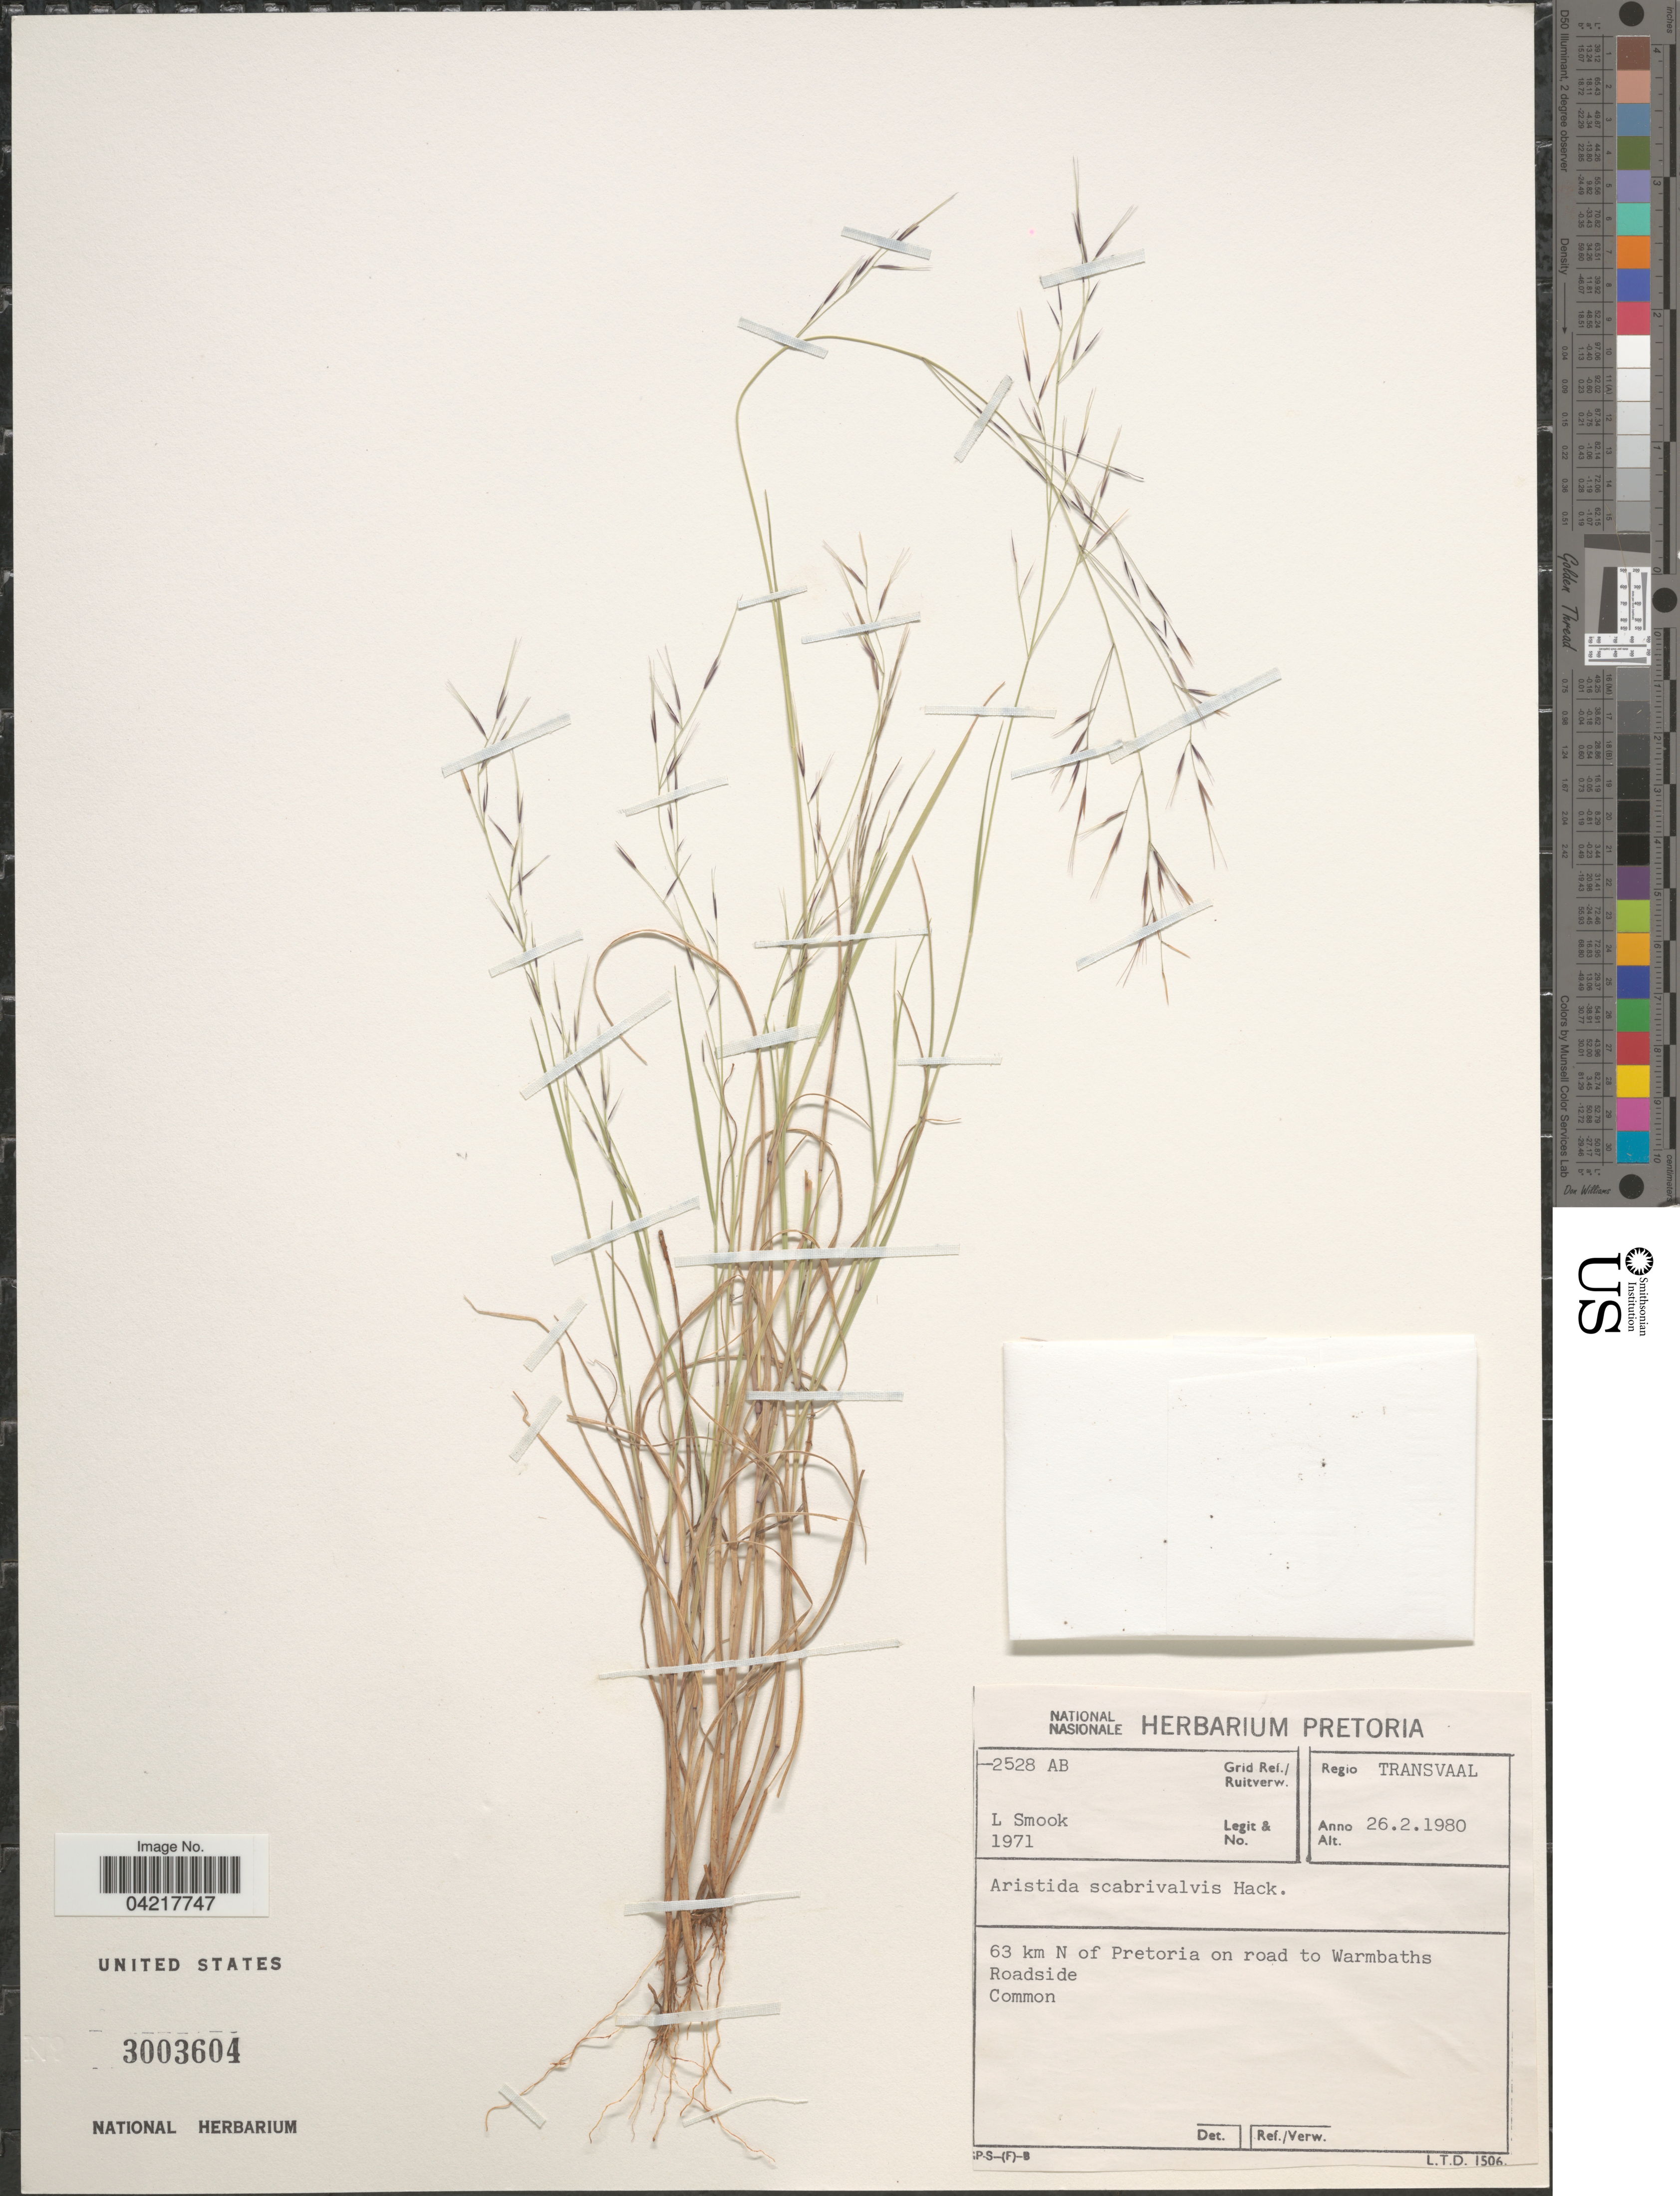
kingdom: Plantae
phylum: Tracheophyta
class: Liliopsida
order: Poales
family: Poaceae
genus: Aristida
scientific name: Aristida scabrivalvis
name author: Hack.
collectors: L. Smook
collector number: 1971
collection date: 1980-02-26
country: South Africa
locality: Grid Ref./ Ruitverw. 2528AB. Regio Transvaal. 63 km N of Pretoria on road to Warmbaths. Roadside. Common.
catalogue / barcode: US 3003604